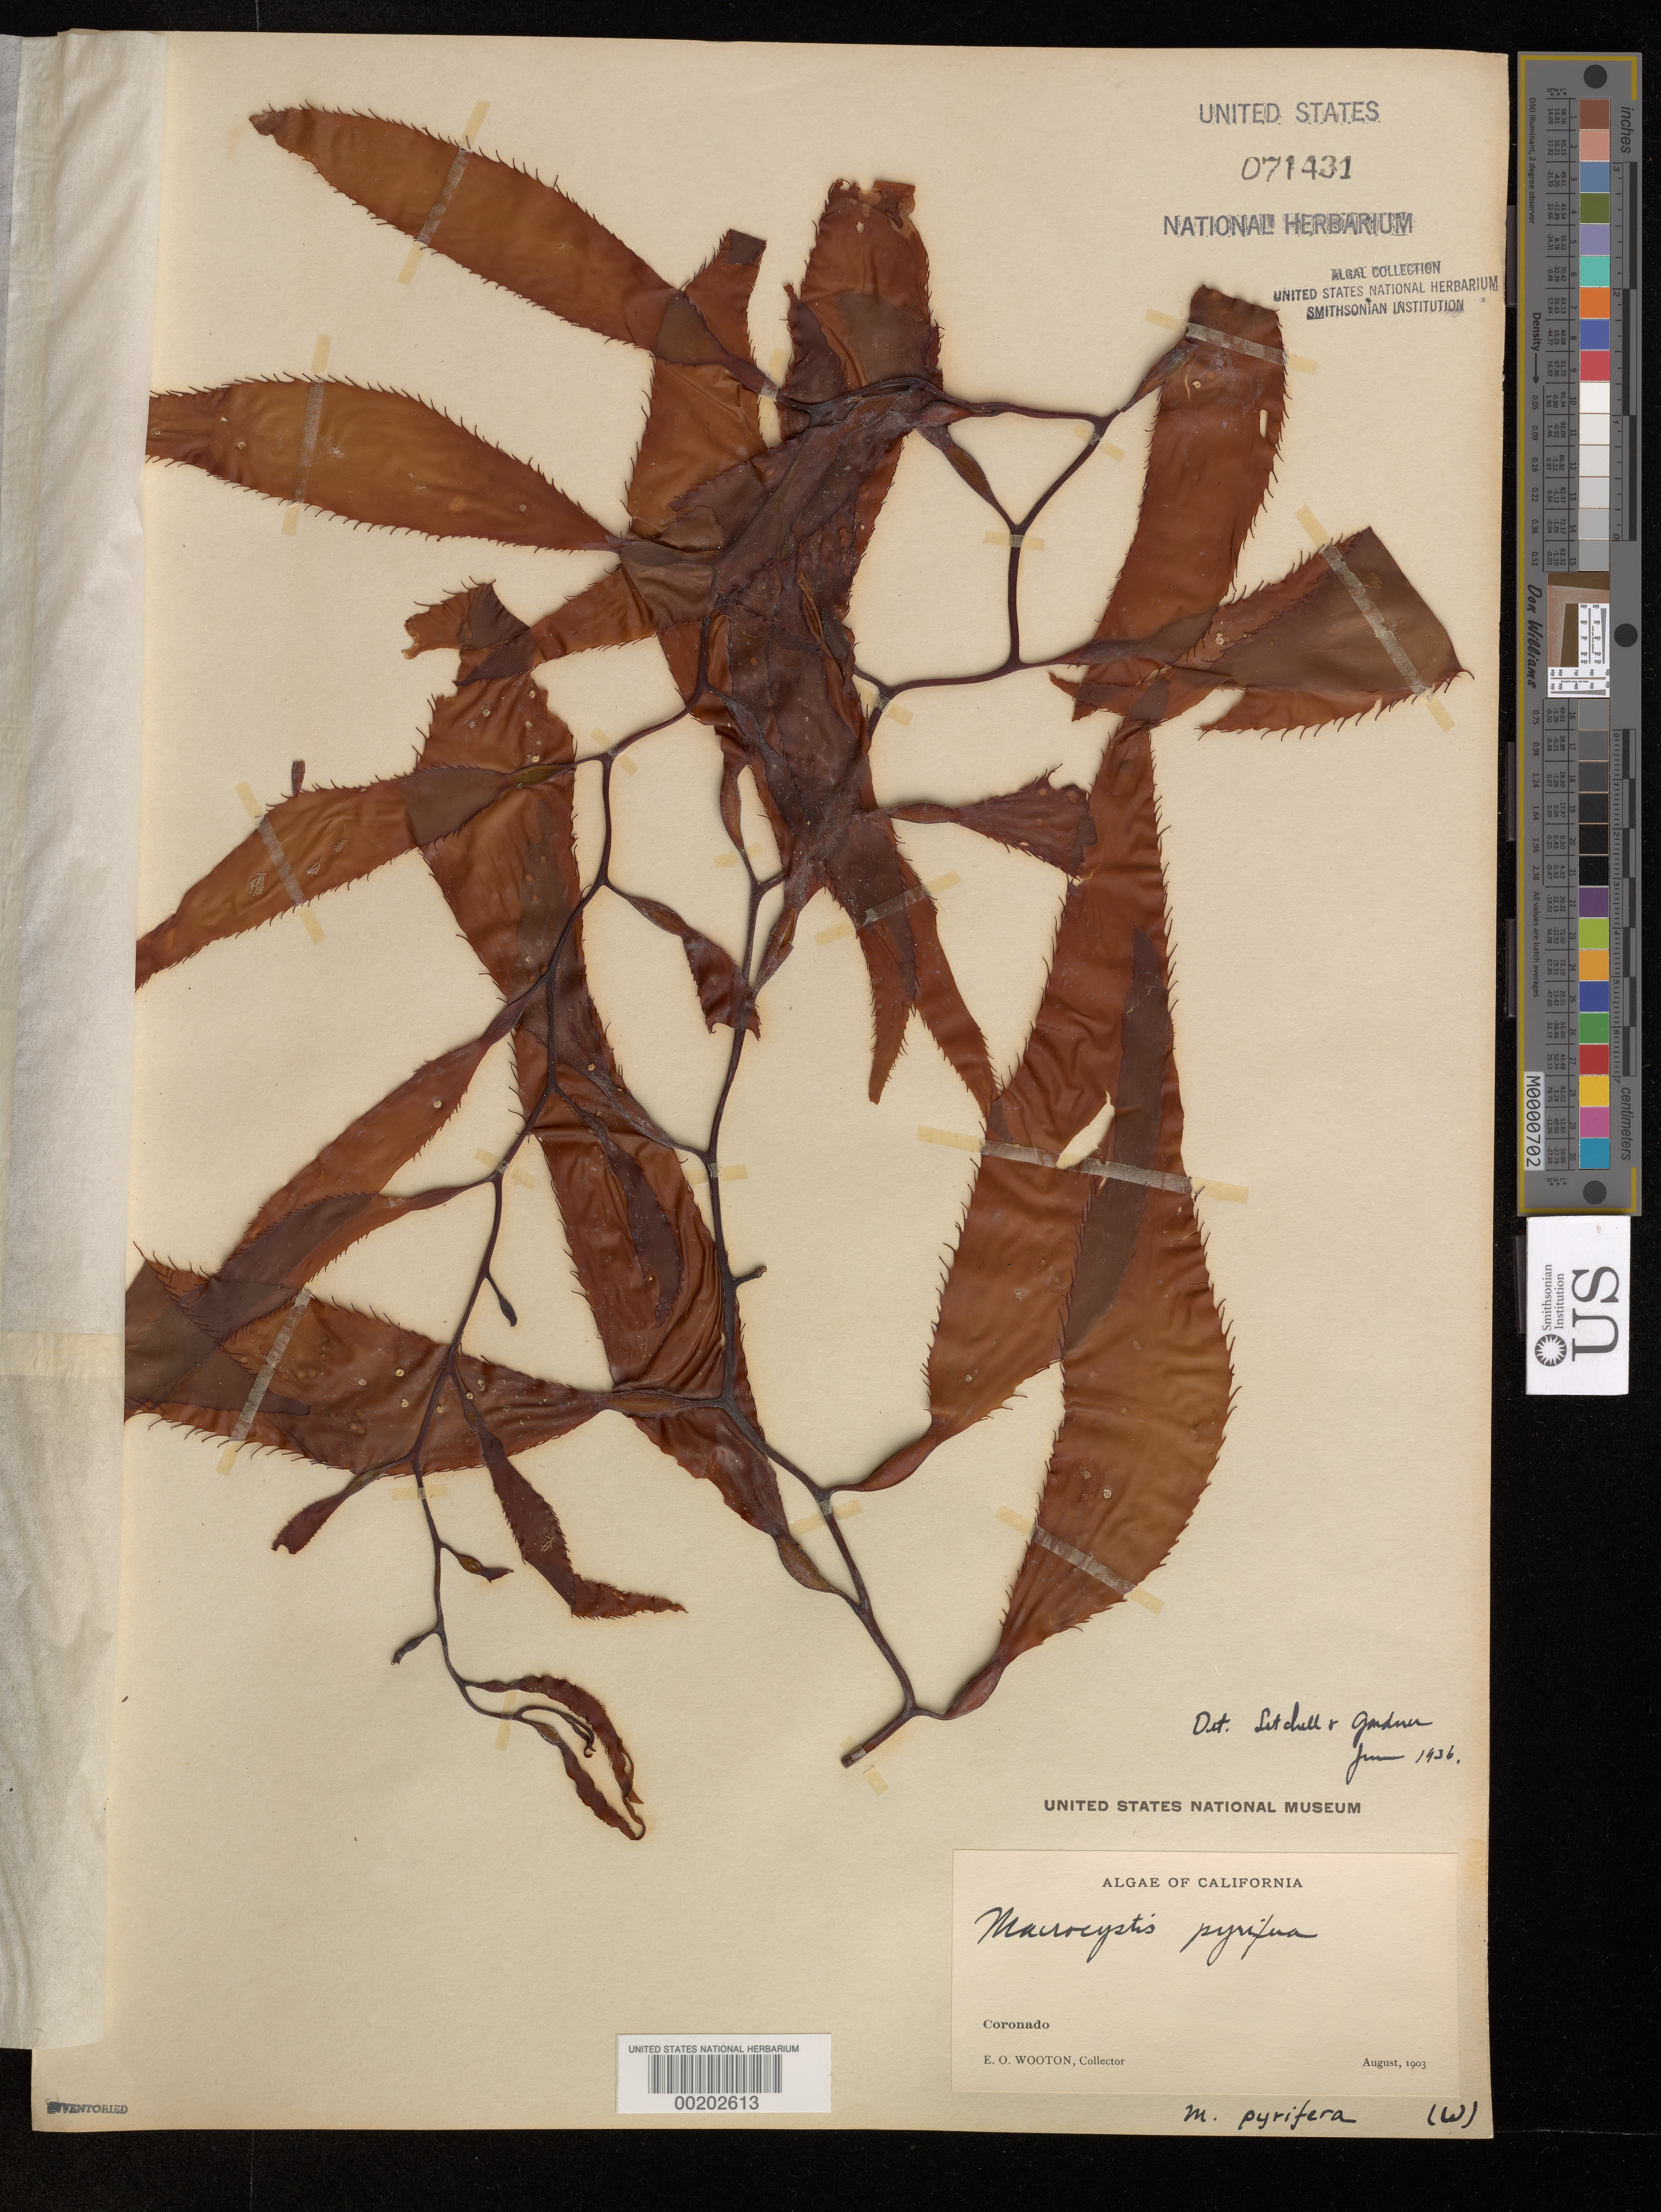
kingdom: Chromista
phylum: Ochrophyta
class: Phaeophyceae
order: Laminariales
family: Laminariaceae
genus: Macrocystis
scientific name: Macrocystis pyrifera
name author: (L.) C. Agardh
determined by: Gardner, N. L.; Setchell, W. A.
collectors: E. O. Wooton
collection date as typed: Aug 1903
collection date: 1903-08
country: United States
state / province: California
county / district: San Diego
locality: Coronado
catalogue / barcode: US 71431